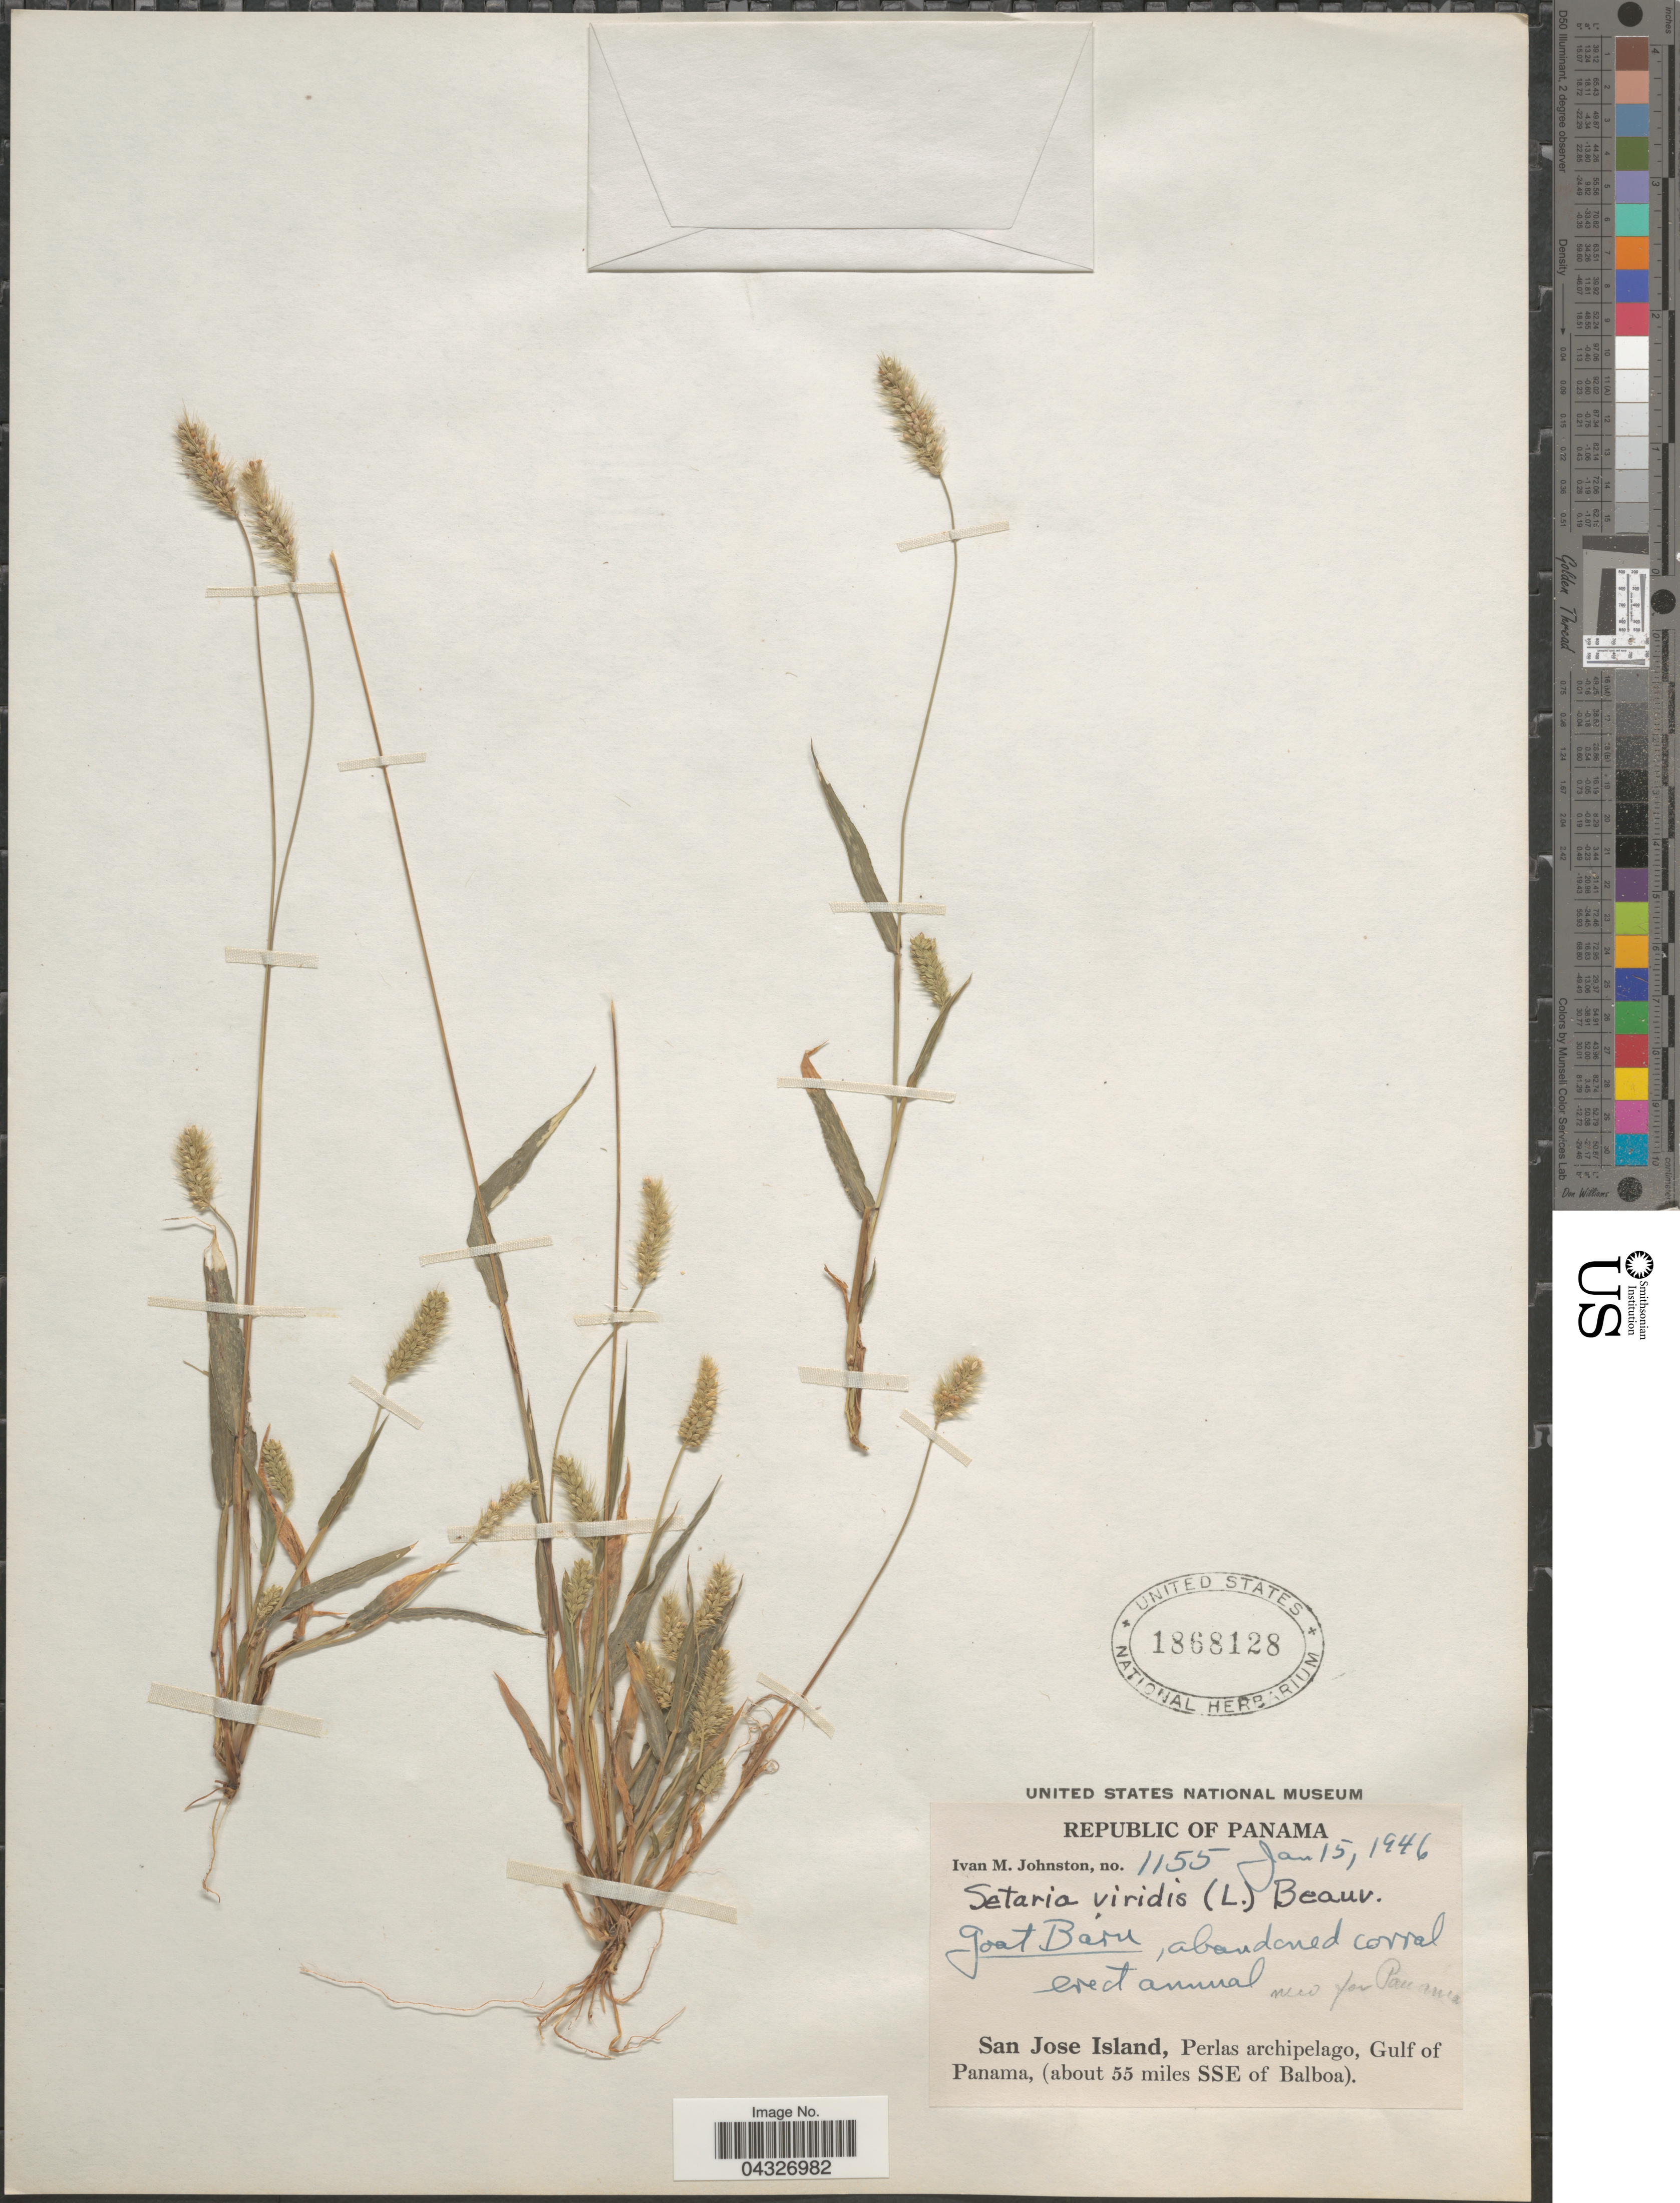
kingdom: Plantae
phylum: Tracheophyta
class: Liliopsida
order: Poales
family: Poaceae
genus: Setaria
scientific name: Setaria viridis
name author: (L.) P. Beauv.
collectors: I.M. Johnston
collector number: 1155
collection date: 1946-01-15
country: Panama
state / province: Panamá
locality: Republic of Panama. San Jose Island, Perlas archipelago, Gulf of Panama, (about 55 miles SSE of Balboa).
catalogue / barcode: US 1868128